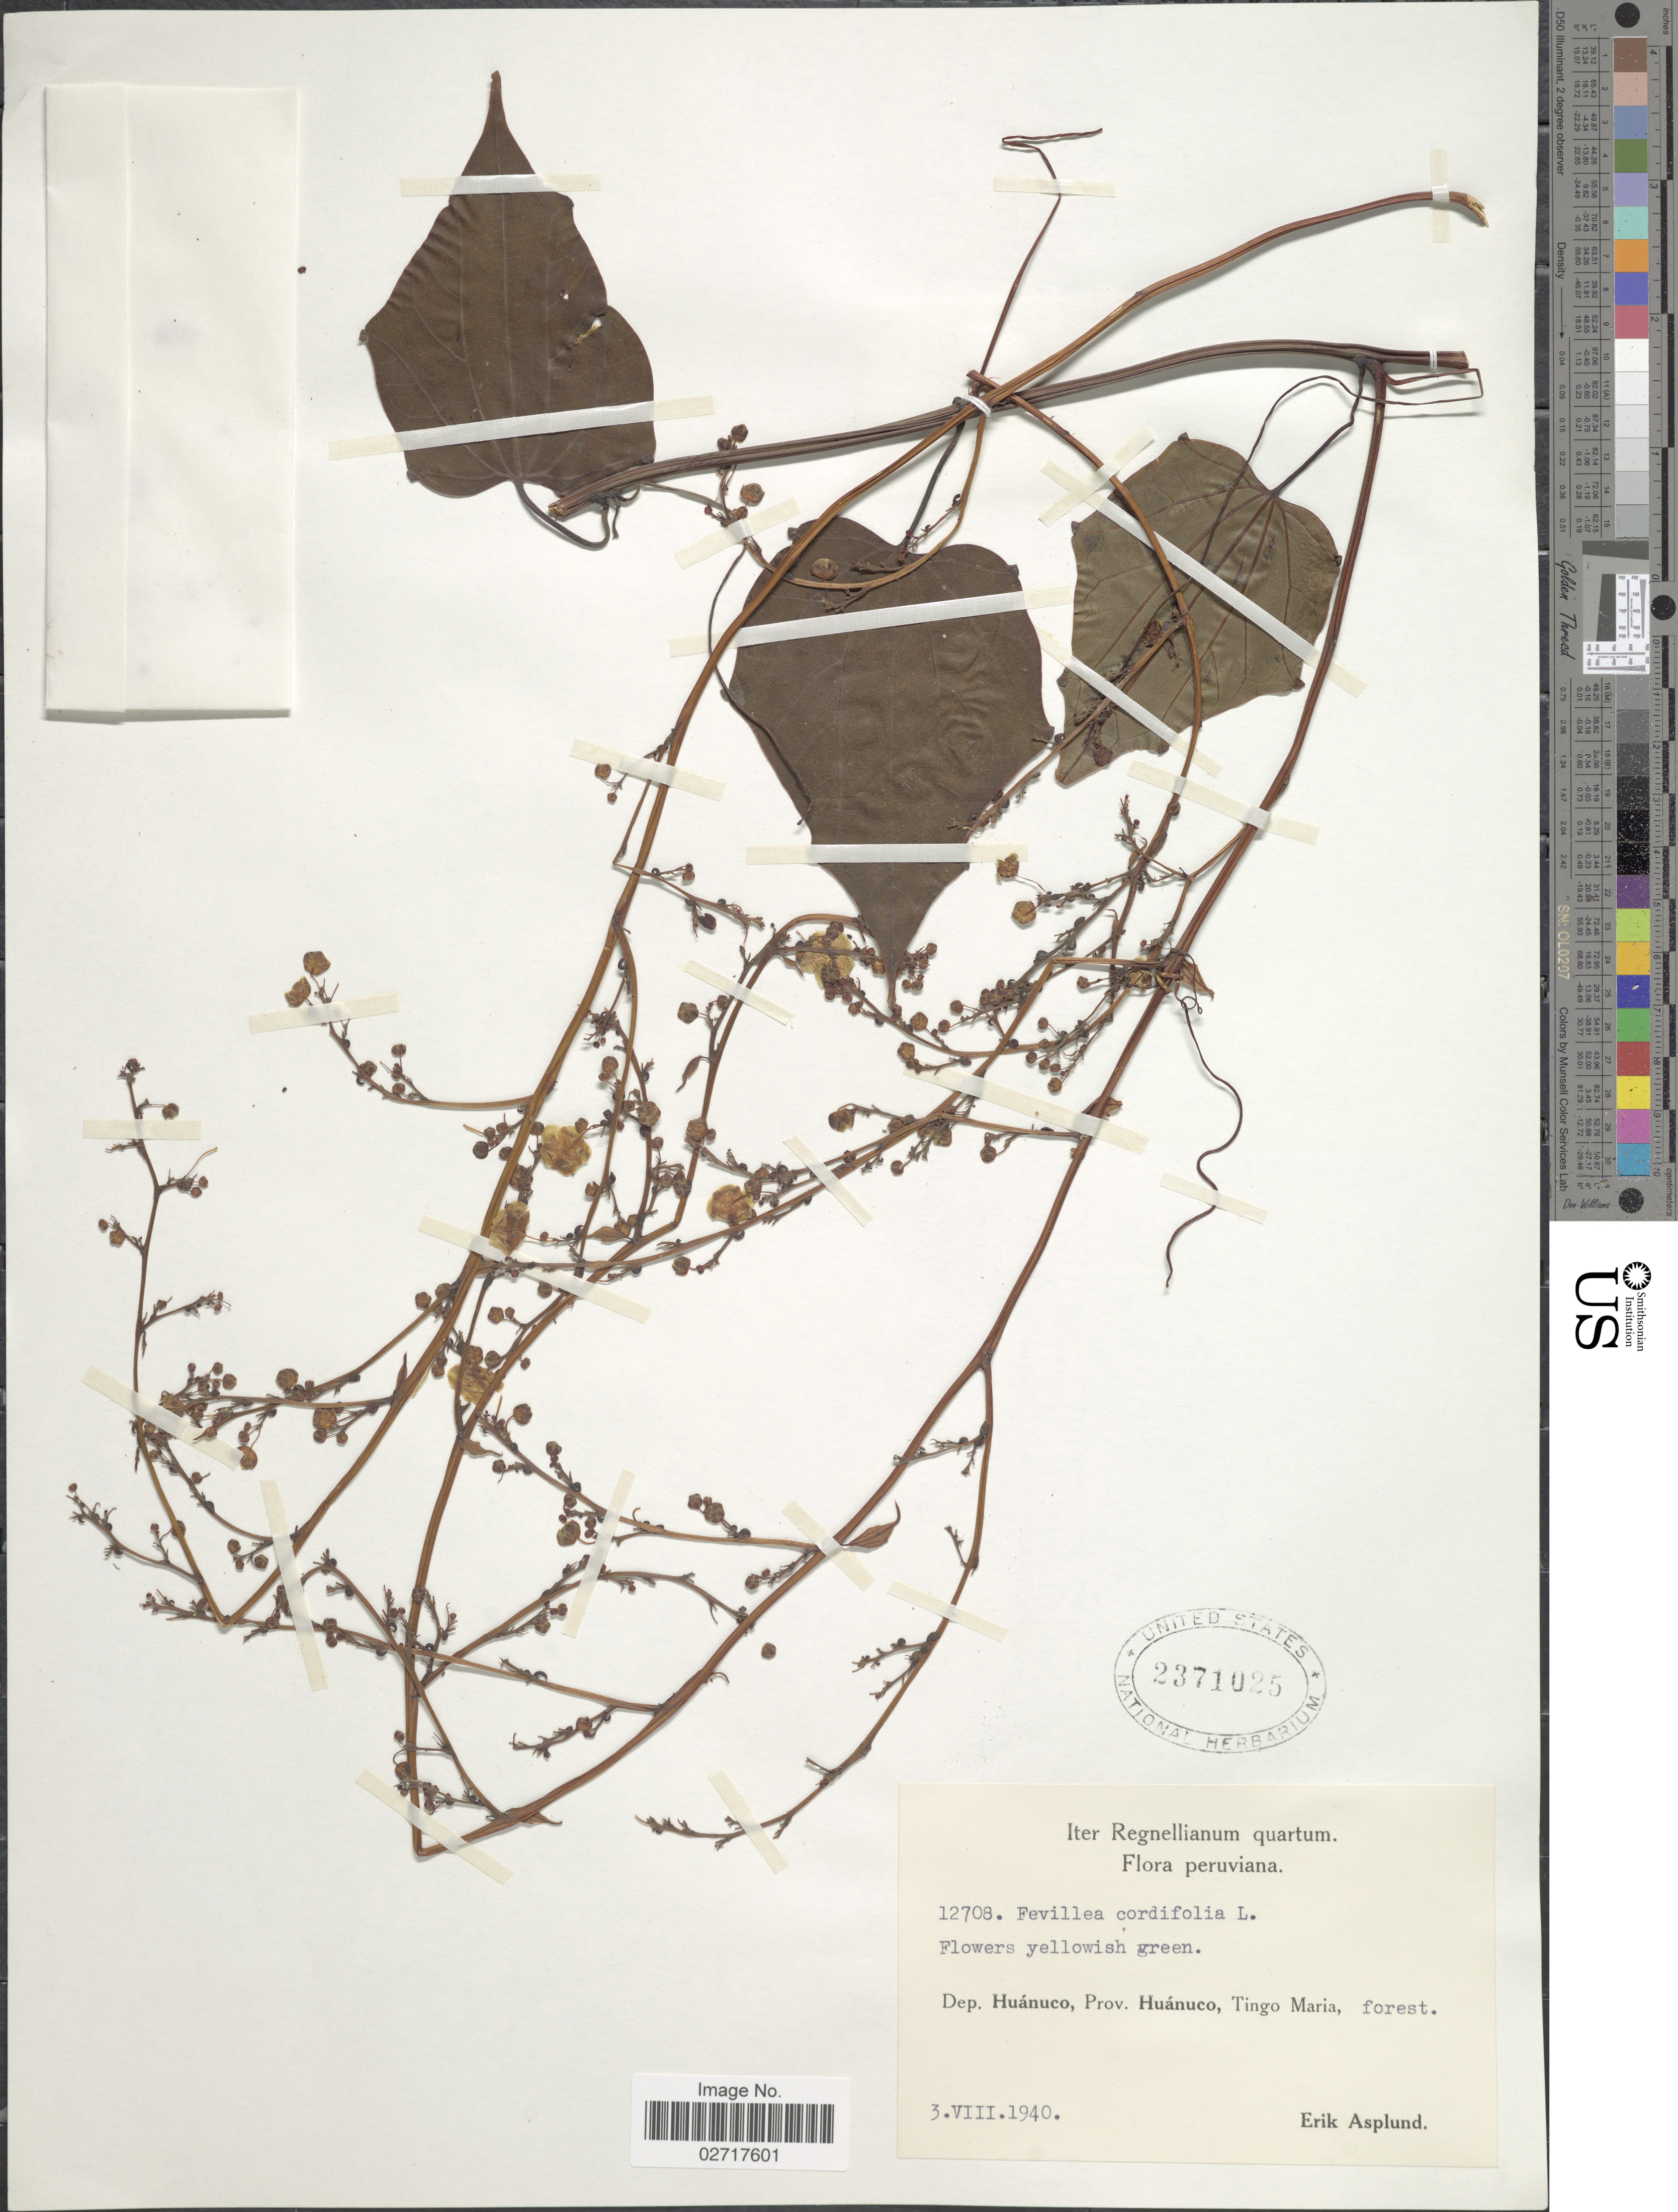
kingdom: Plantae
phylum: Tracheophyta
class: Magnoliopsida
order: Cucurbitales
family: Cucurbitaceae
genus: Fevillea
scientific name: Fevillea cordifolia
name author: L.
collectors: E. Asplund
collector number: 12708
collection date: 1940-08-03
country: Peru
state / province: Huánuco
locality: Prov. Huanuco, Tingo Maria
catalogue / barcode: US 2371025